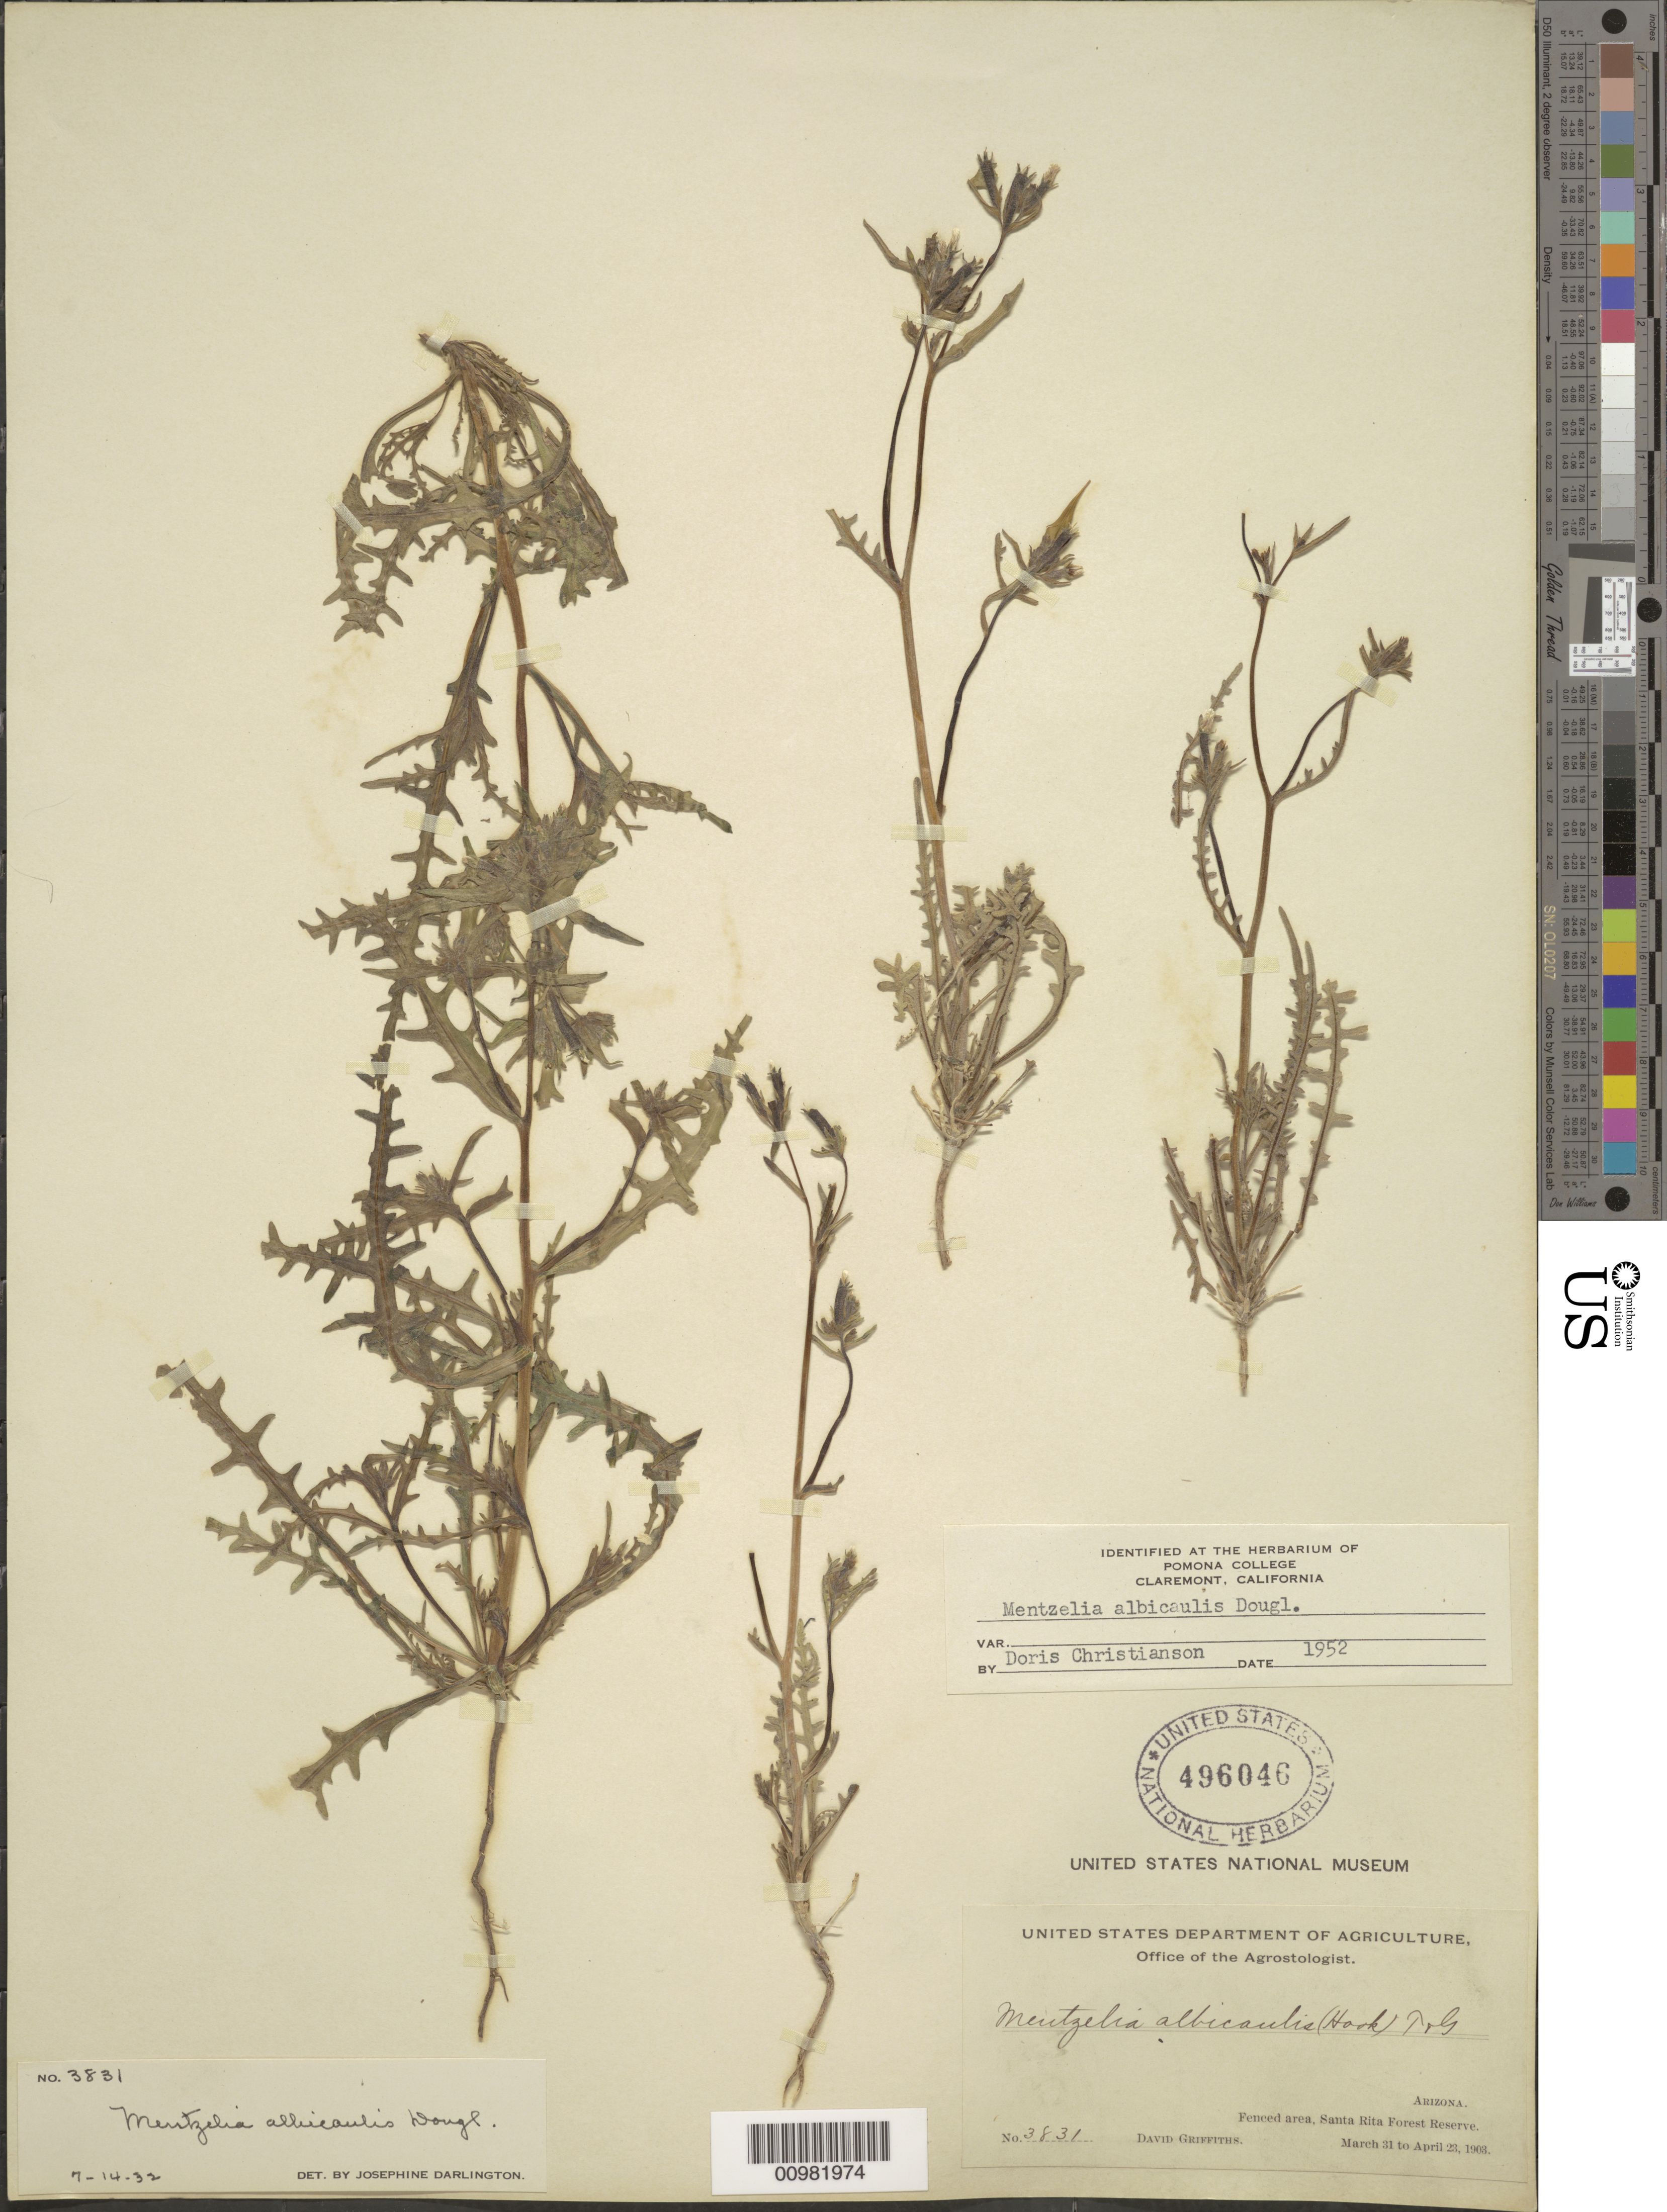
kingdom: Plantae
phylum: Tracheophyta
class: Magnoliopsida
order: Cornales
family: Loasaceae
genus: Mentzelia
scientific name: Mentzelia montana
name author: (Davidson) Davidson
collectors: D. Griffiths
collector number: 3831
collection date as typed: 31 Mar 1903 to 23 Apr 1903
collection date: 1903-03-31/1903-04-23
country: United States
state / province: Arizona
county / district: Pima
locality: Santa Rita Forest Reserve, Fenced area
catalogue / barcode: US 496046